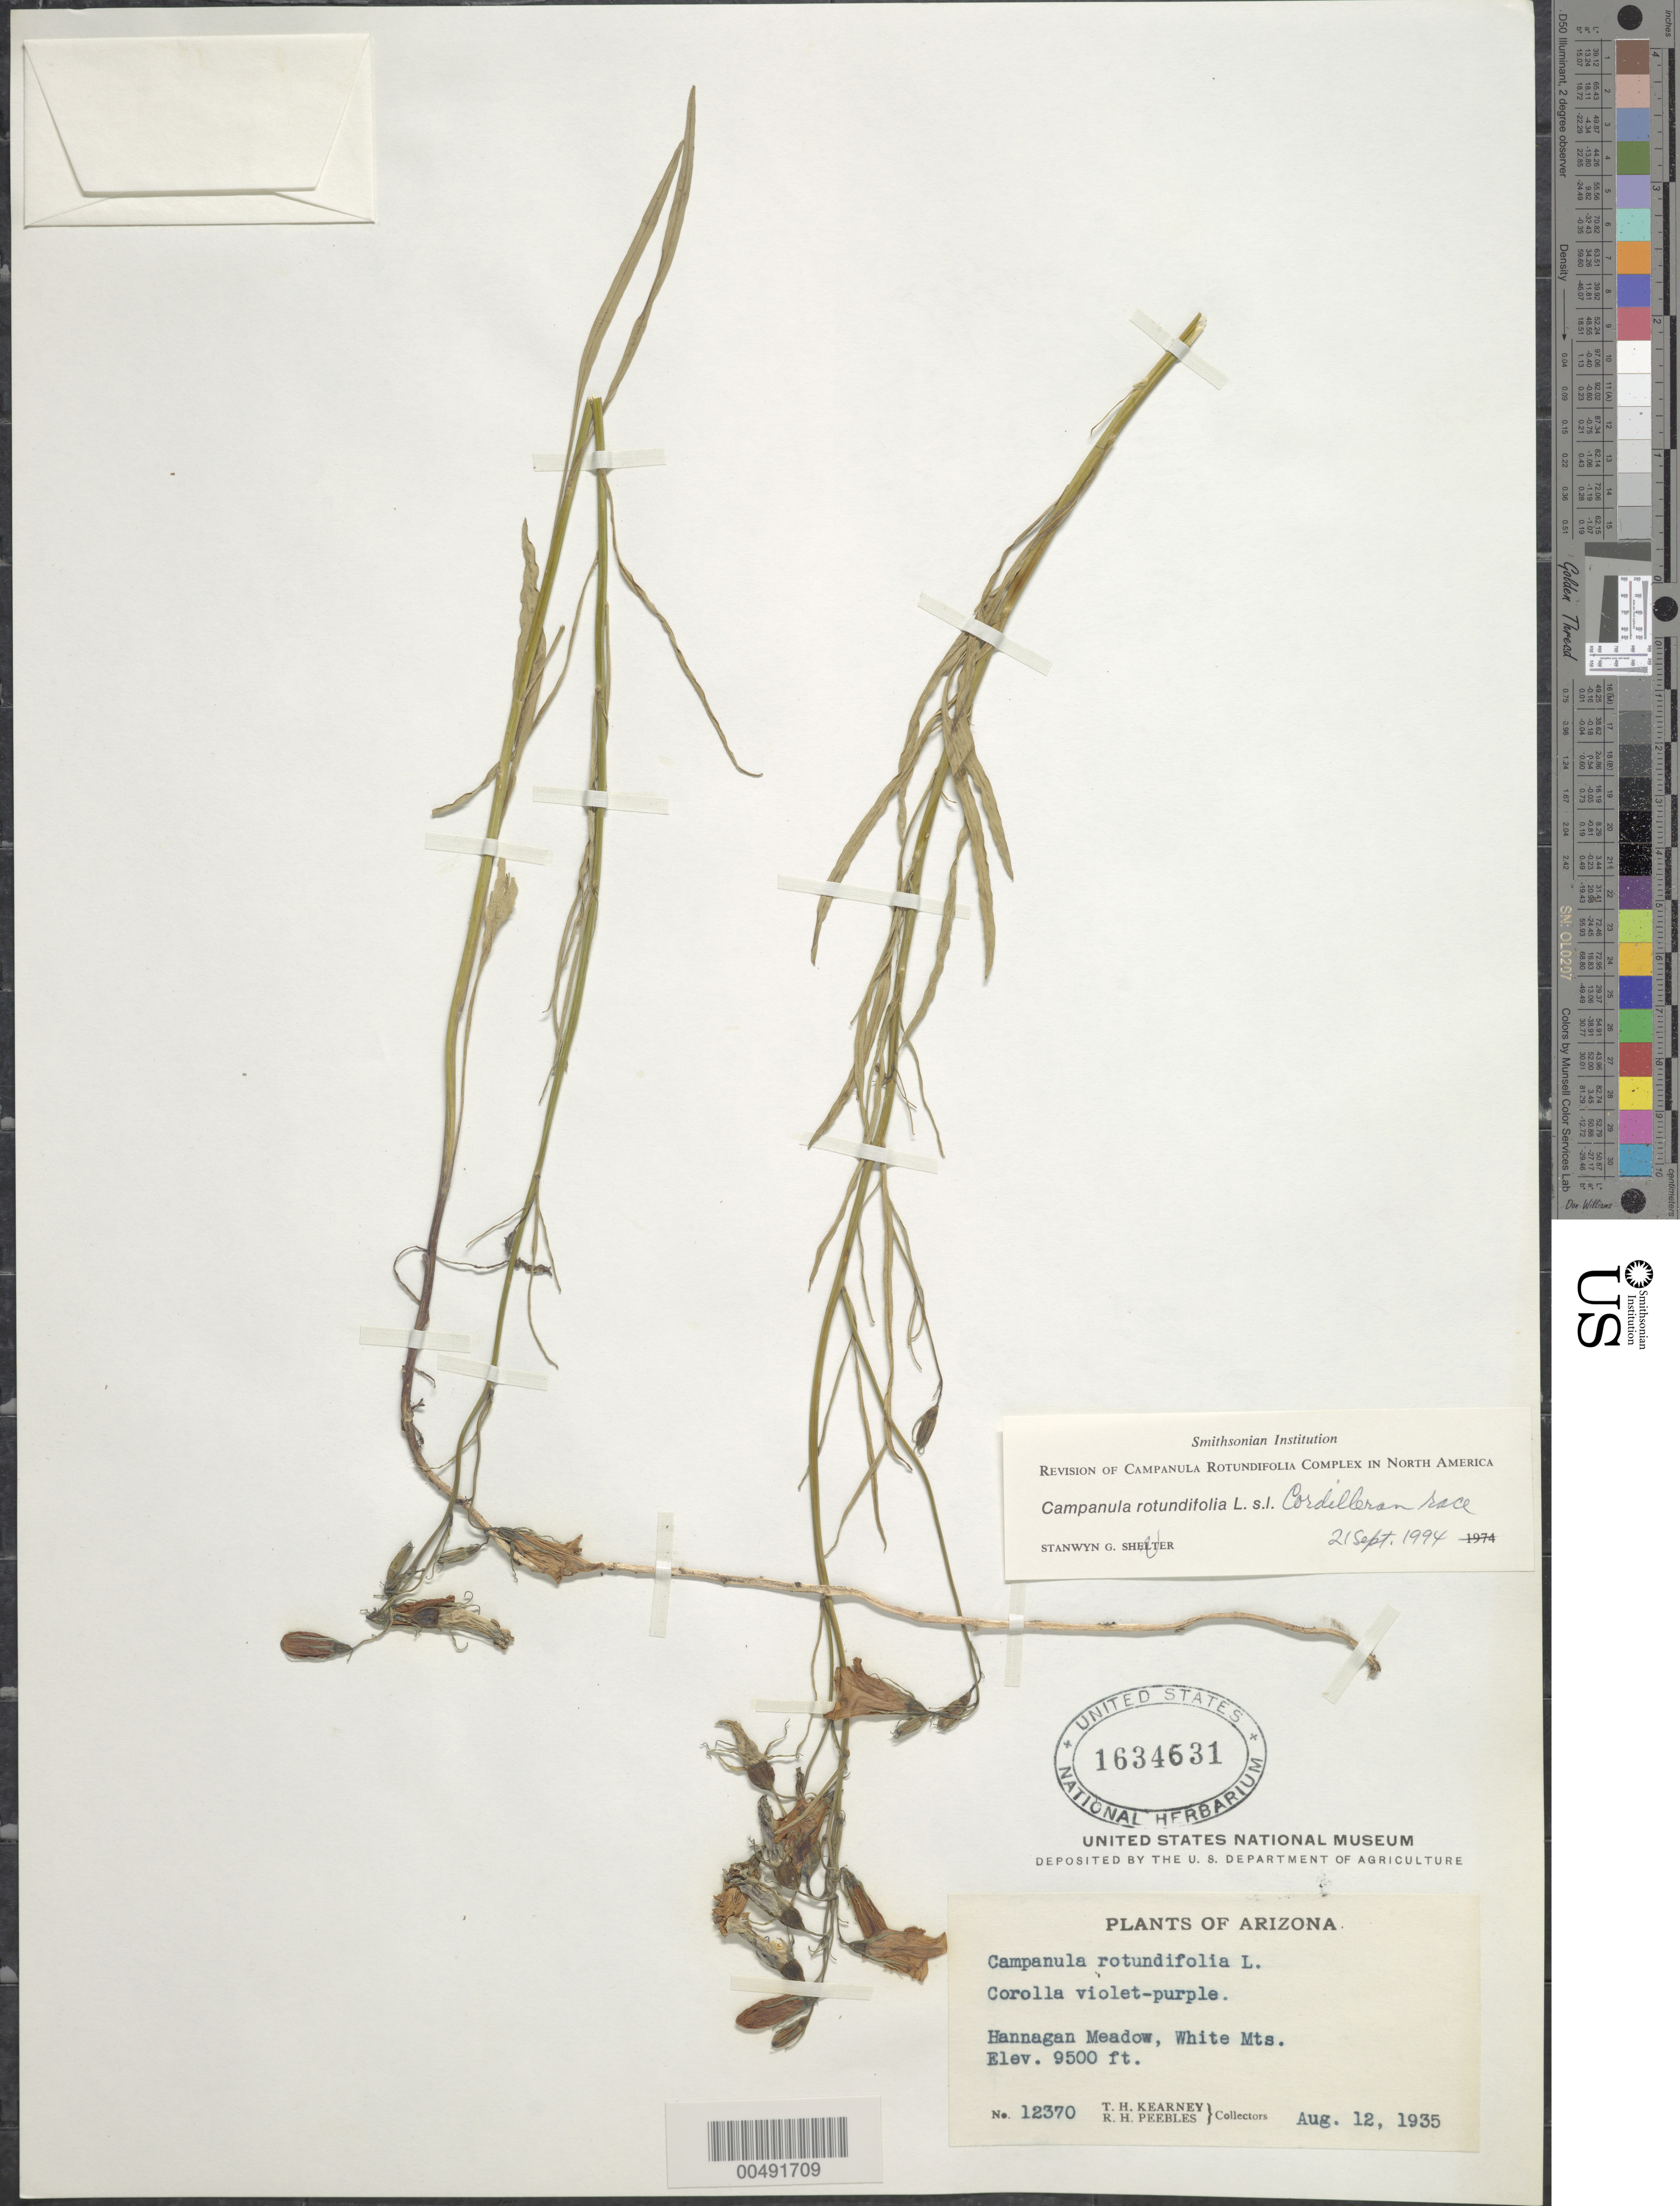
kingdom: Plantae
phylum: Tracheophyta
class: Magnoliopsida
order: Asterales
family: Campanulaceae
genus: Campanula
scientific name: Campanula rotundifolia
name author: L.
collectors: T. H. Kearney & R. H. Peebles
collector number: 12370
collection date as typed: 12 Aug 1935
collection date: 1935-08-12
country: United States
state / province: Arizona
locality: Hannagan Meadow, White Mountains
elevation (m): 2896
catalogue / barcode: US 1634631